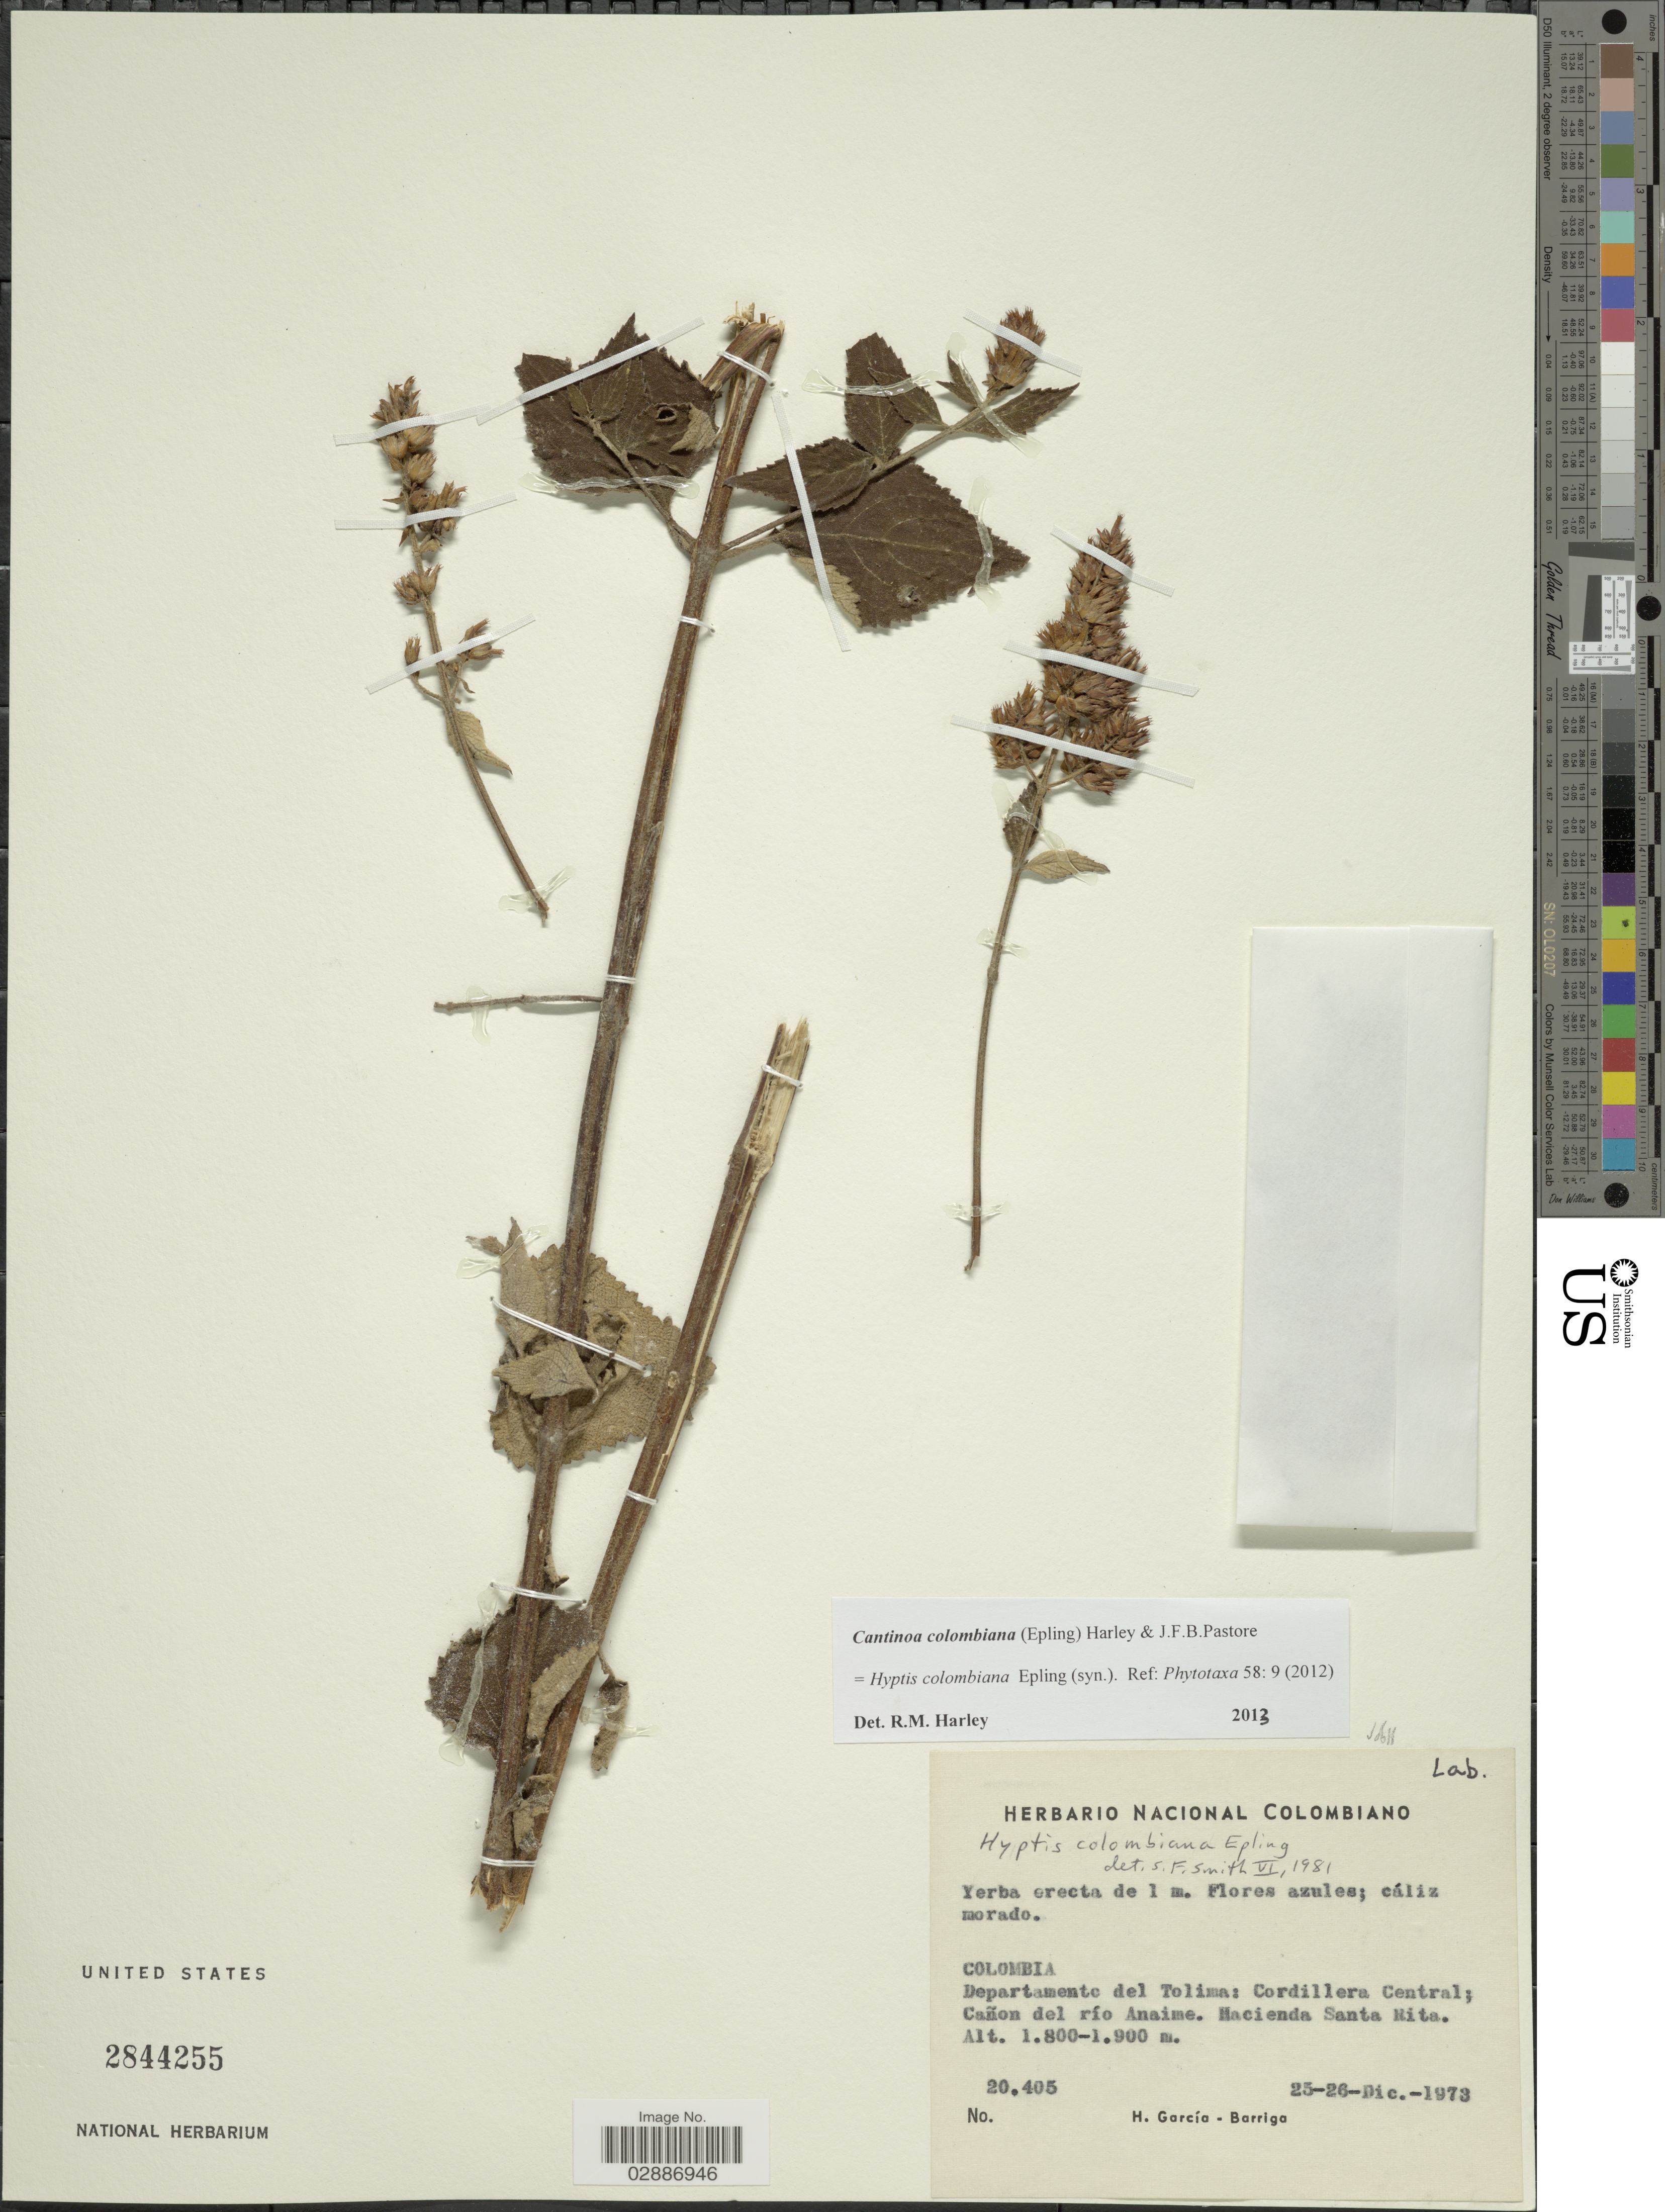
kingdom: Plantae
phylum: Tracheophyta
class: Magnoliopsida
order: Lamiales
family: Lamiaceae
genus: Cantinoa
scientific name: Cantinoa colombiana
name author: (Epling) Harley & J.F.B. Pastore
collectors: H. García Barriga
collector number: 20405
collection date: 1973-12-25/1973-12-26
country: Colombia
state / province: Tolima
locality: Departamento del Tolima: Cordillera Central; Cañon del río Anaime. Hacienda Santa Rita.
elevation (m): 1800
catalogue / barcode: US 2844255